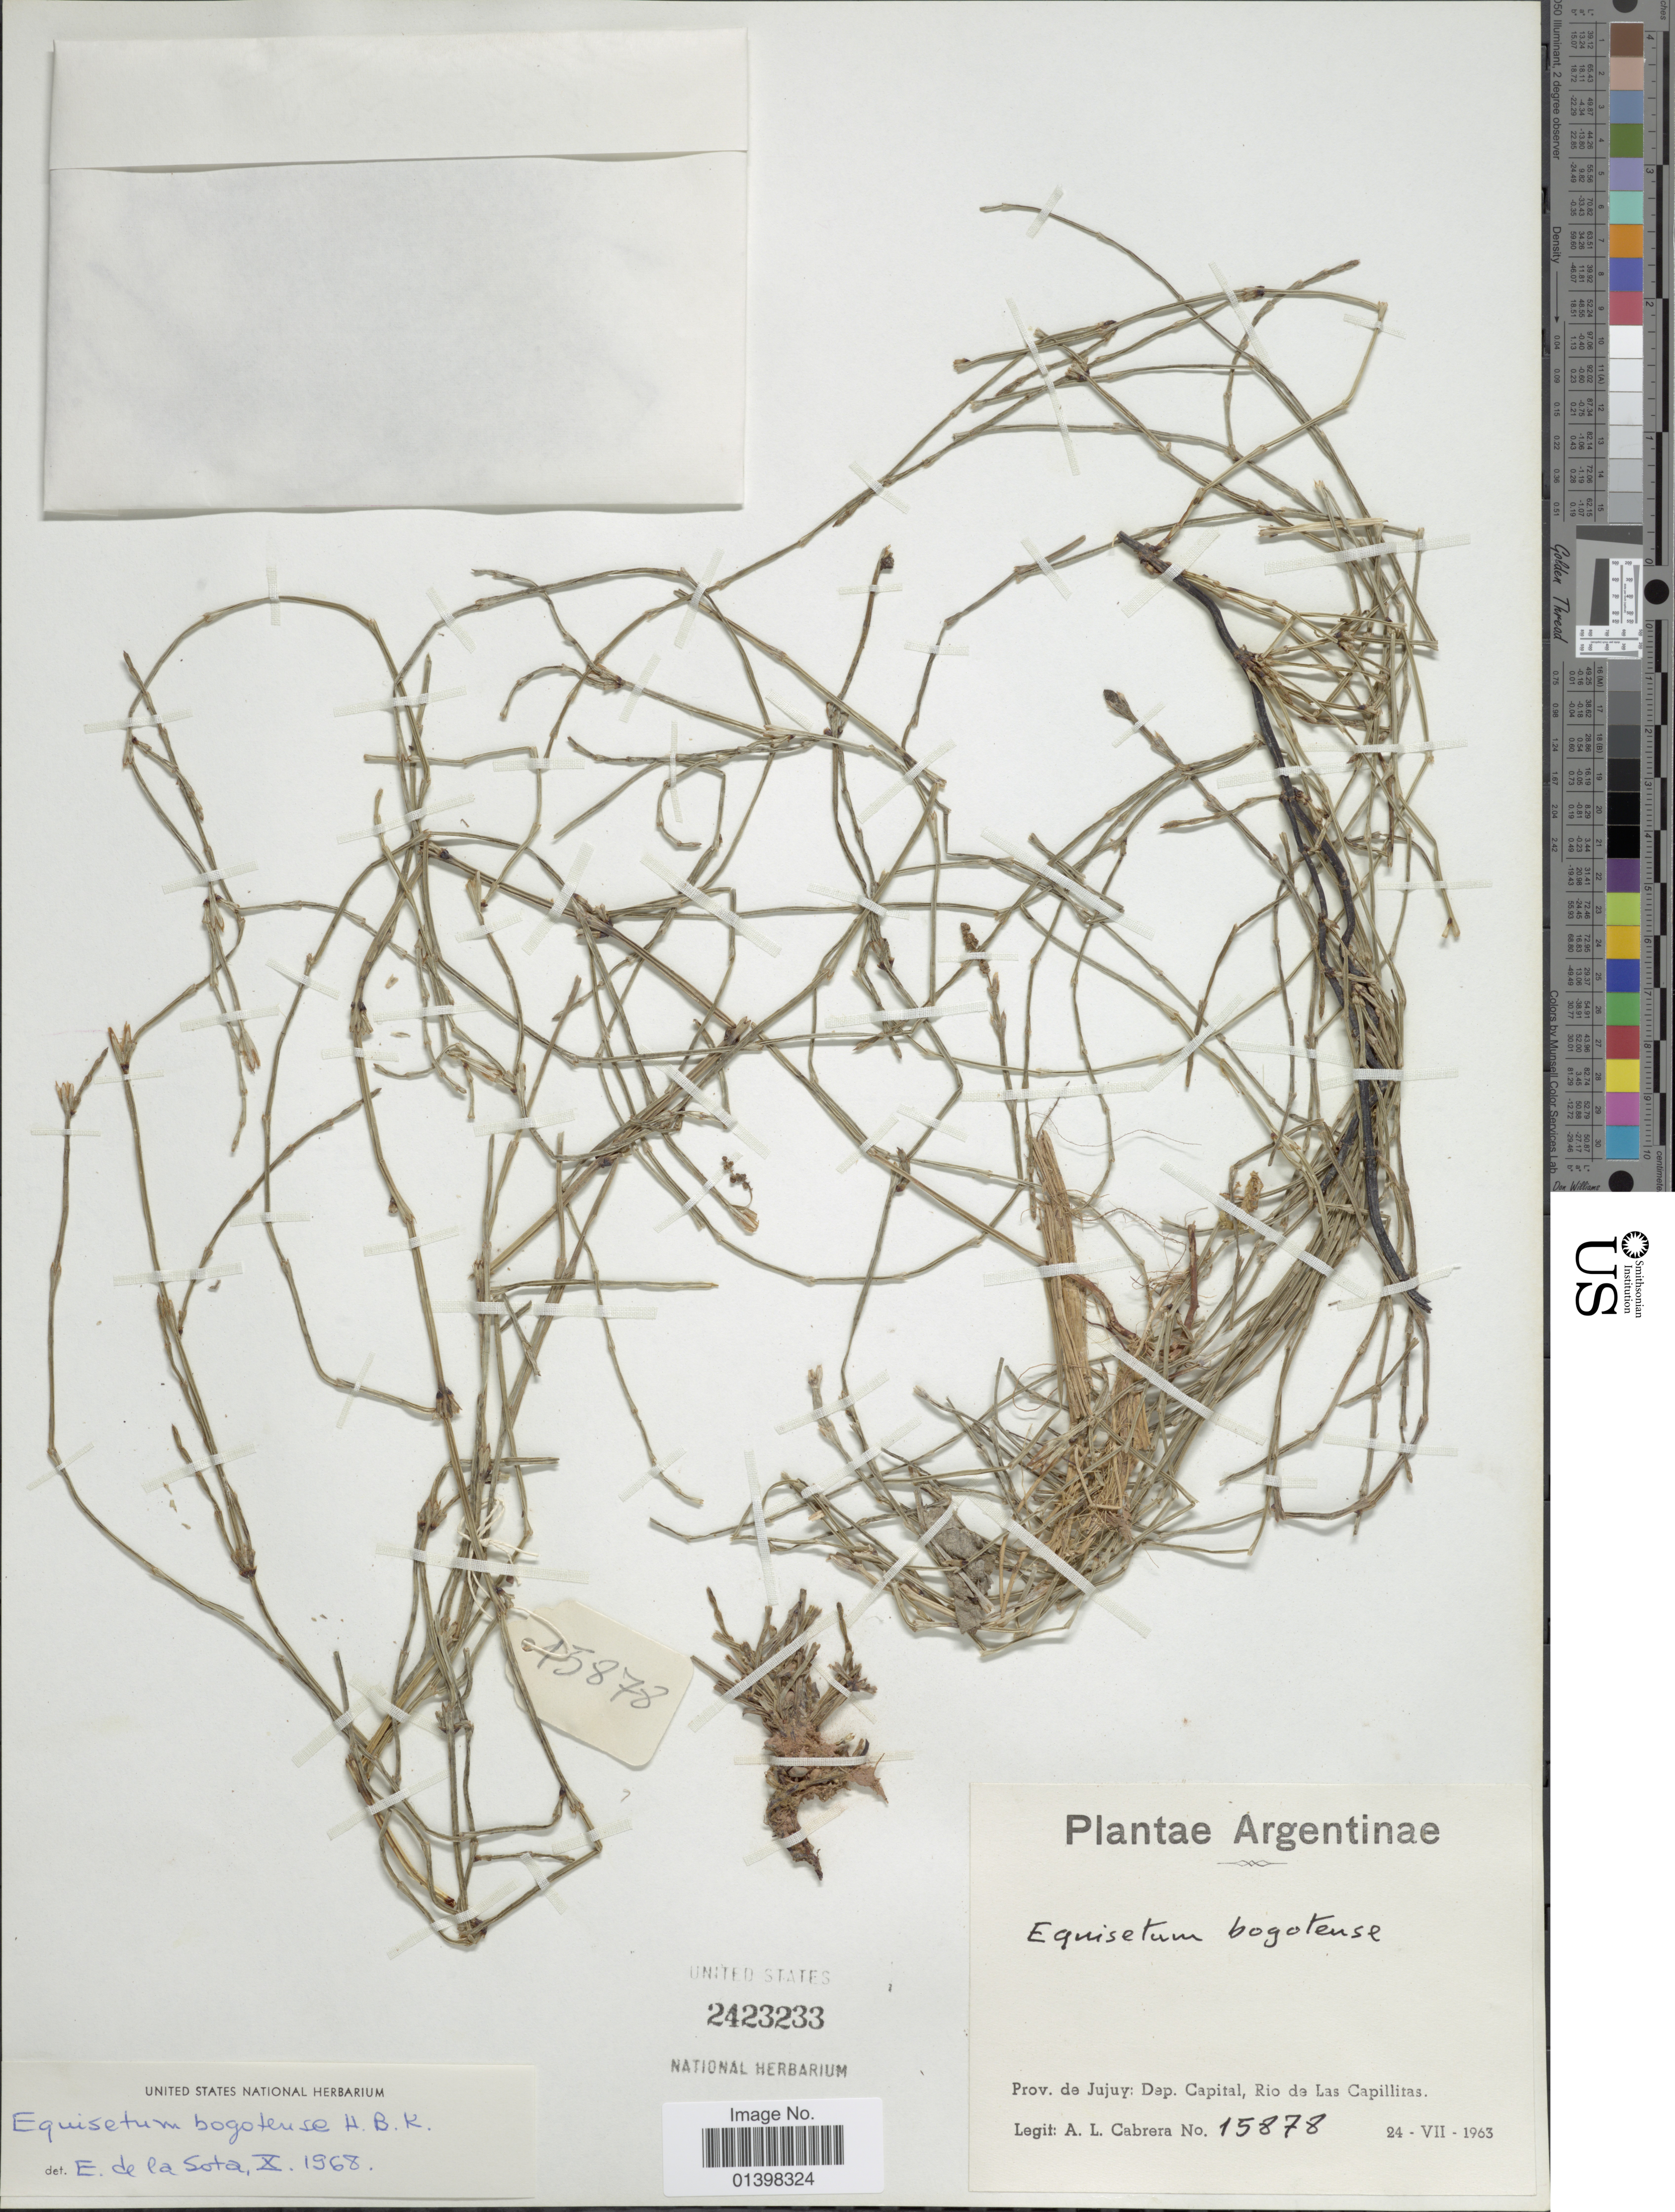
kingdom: Plantae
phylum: Tracheophyta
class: Polypodiopsida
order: Equisetales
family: Equisetaceae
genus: Equisetum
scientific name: Equisetum bogotense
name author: Kunth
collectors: A. L. Cabrera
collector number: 15878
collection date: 1963-07-24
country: Argentina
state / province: Jujuy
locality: Dept Capital, Rio de las Capillitas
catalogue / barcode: US 2423233